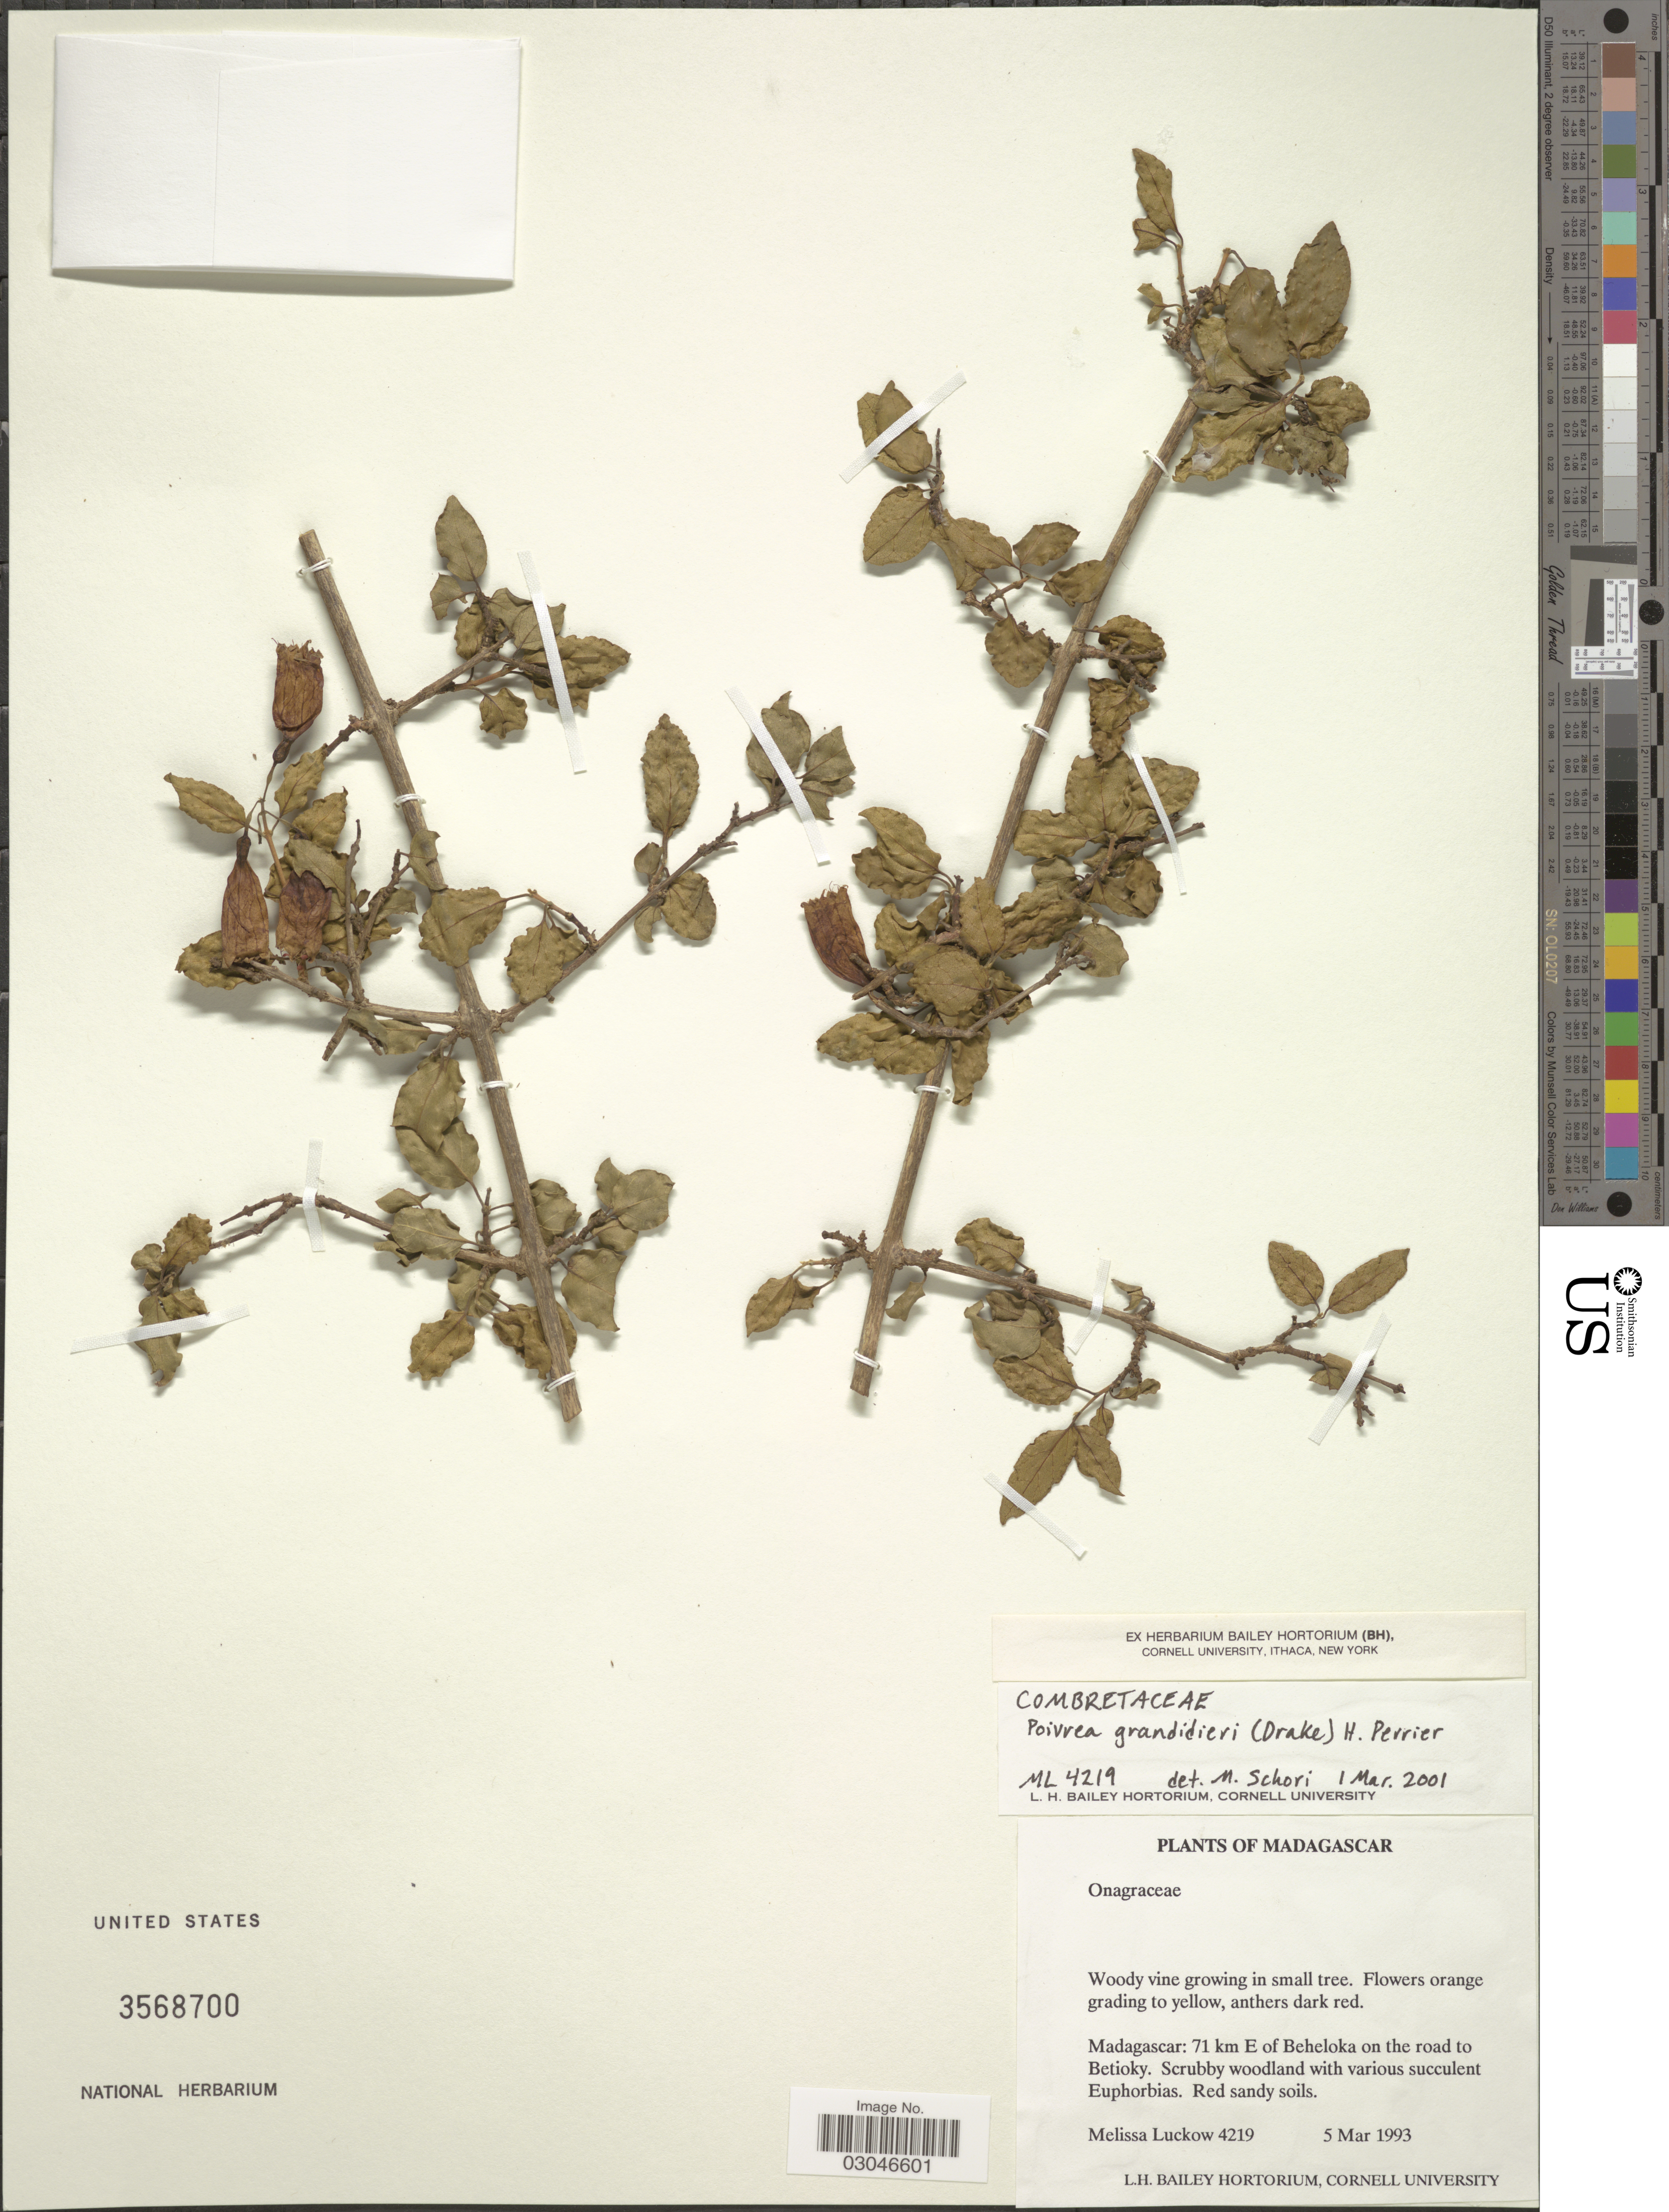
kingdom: Plantae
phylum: Tracheophyta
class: Magnoliopsida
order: Myrtales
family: Combretaceae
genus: Combretum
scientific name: Combretum grandidieri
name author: Drake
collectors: M. A. Luckow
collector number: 4219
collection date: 1993-03-05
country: Madagascar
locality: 71 km E of Beheloka on the road to Betioky.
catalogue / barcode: US 3568700